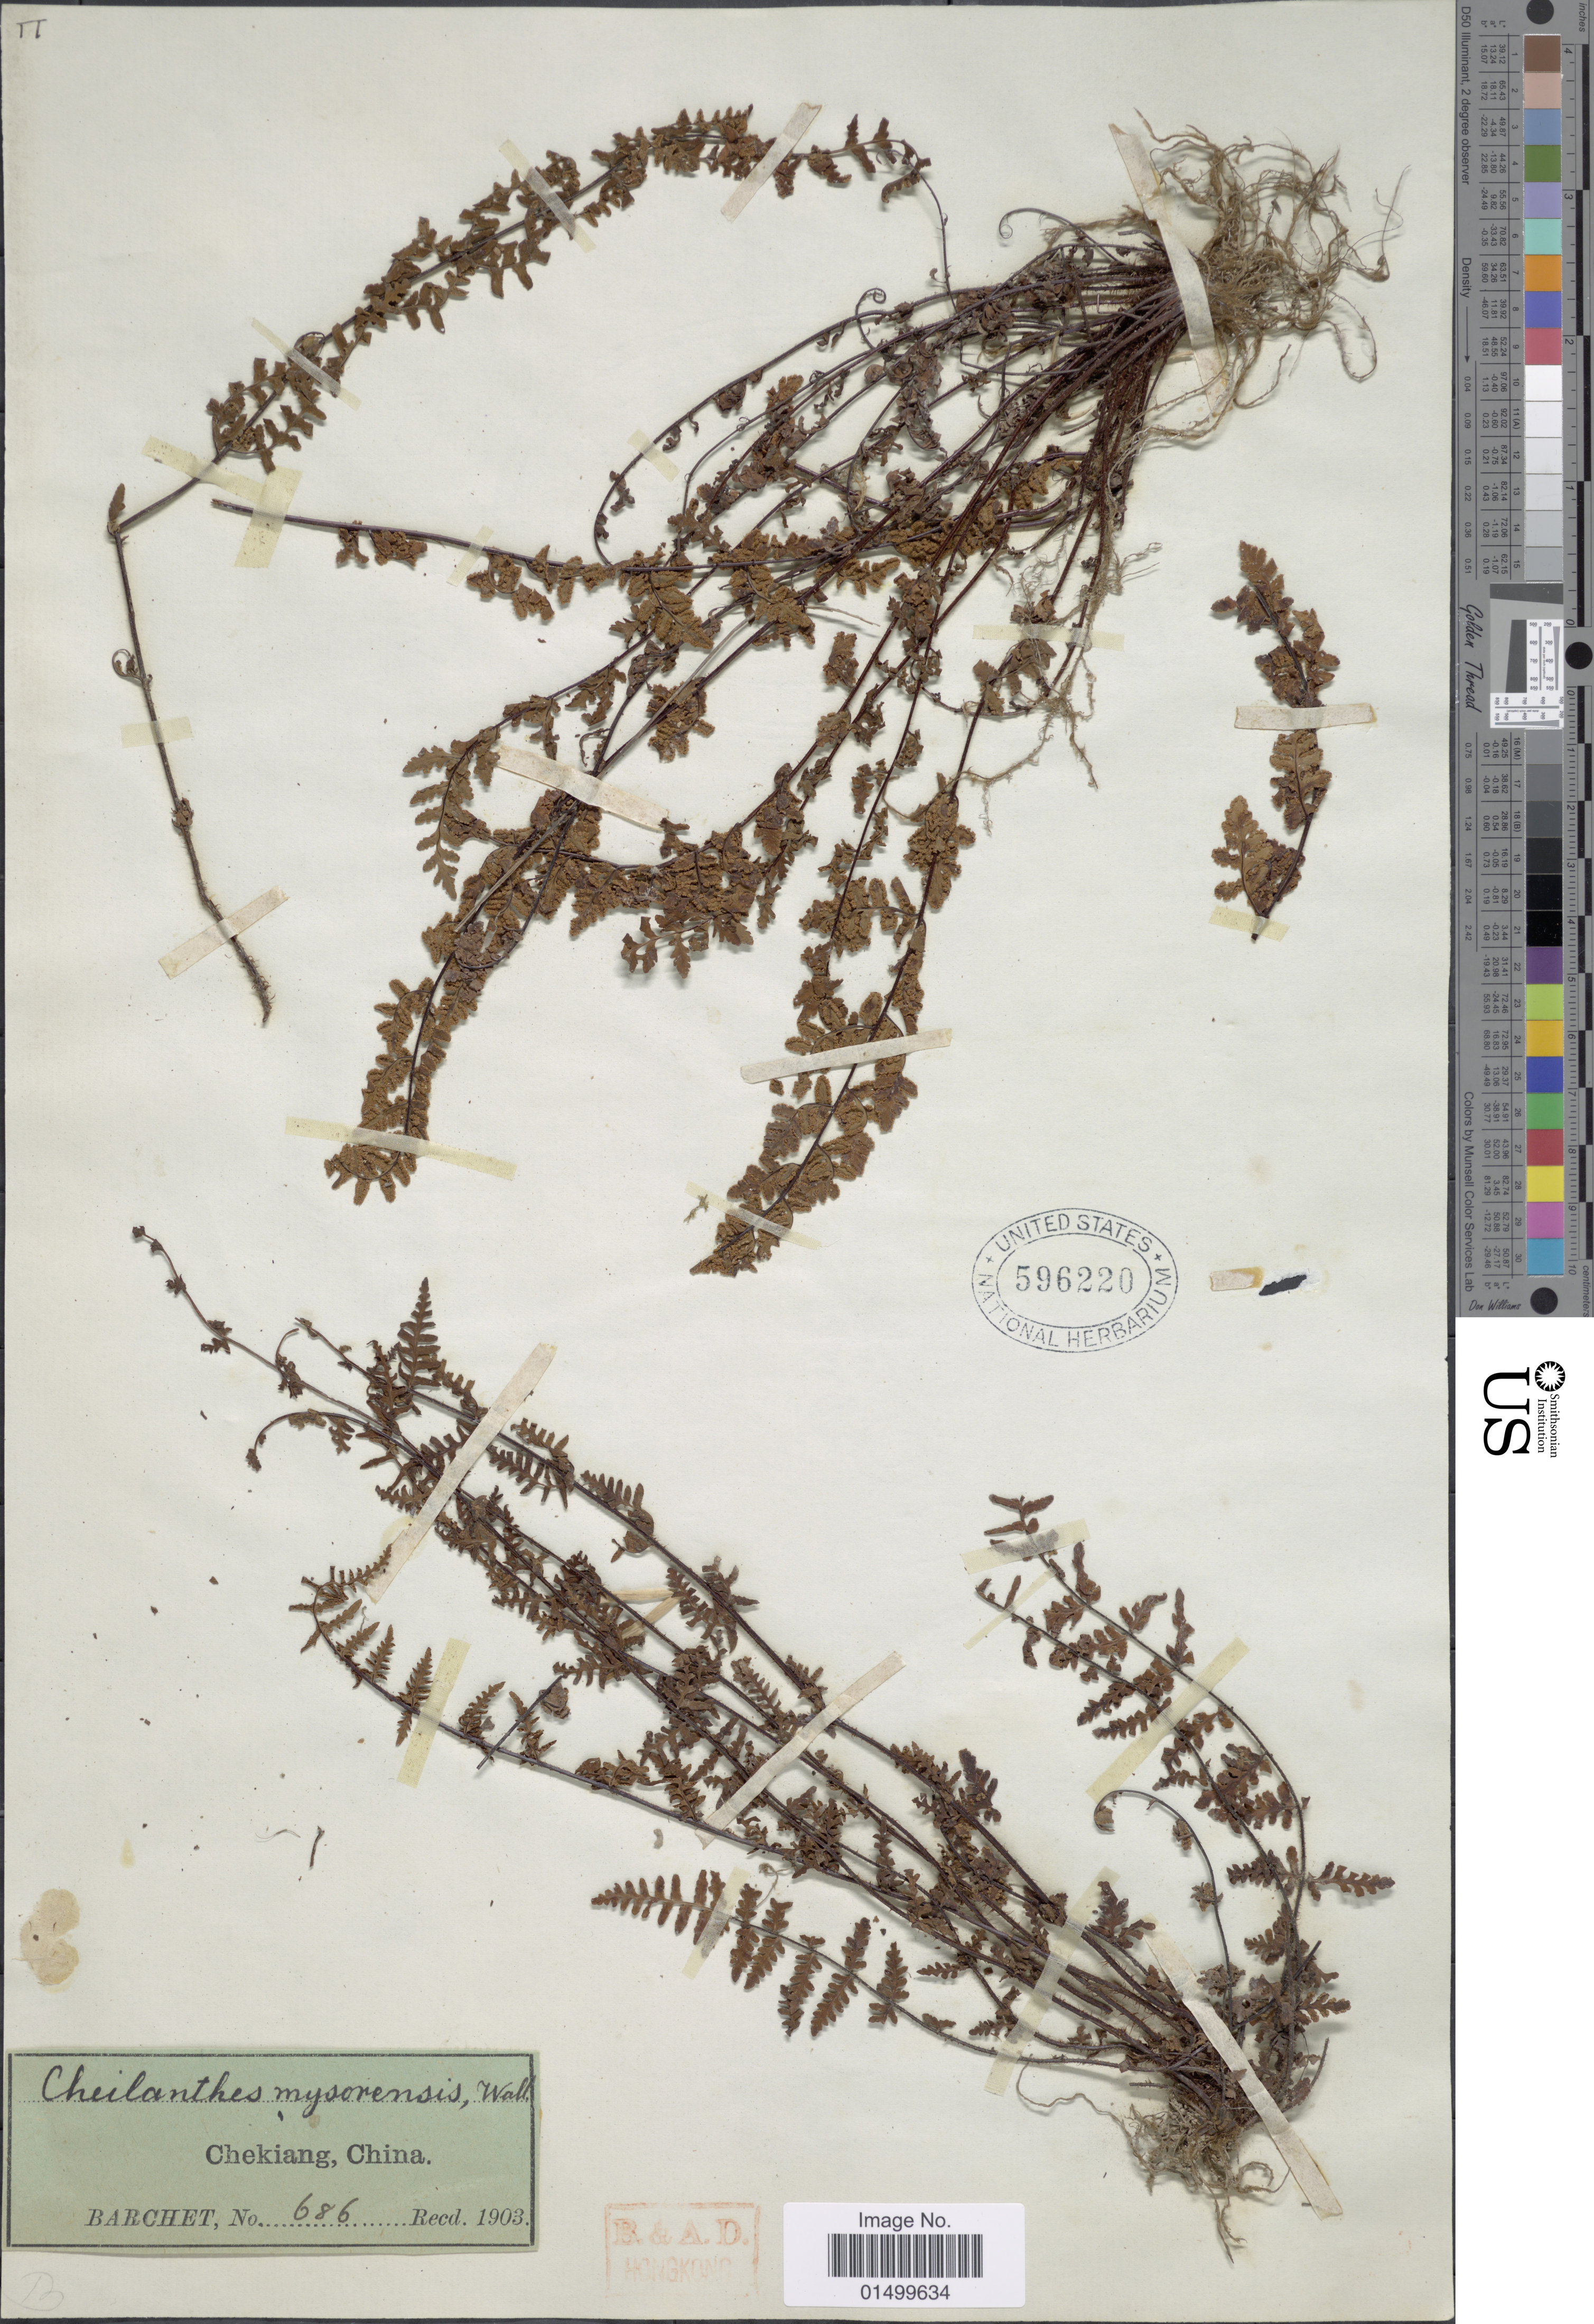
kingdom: Plantae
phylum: Tracheophyta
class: Polypodiopsida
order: Polypodiales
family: Pteridaceae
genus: Cheilanthes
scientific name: Cheilanthes mysurensis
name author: Wall. ex Hook.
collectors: Barchet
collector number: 686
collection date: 1903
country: China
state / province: Zhejiang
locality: Chekiang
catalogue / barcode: US 596220